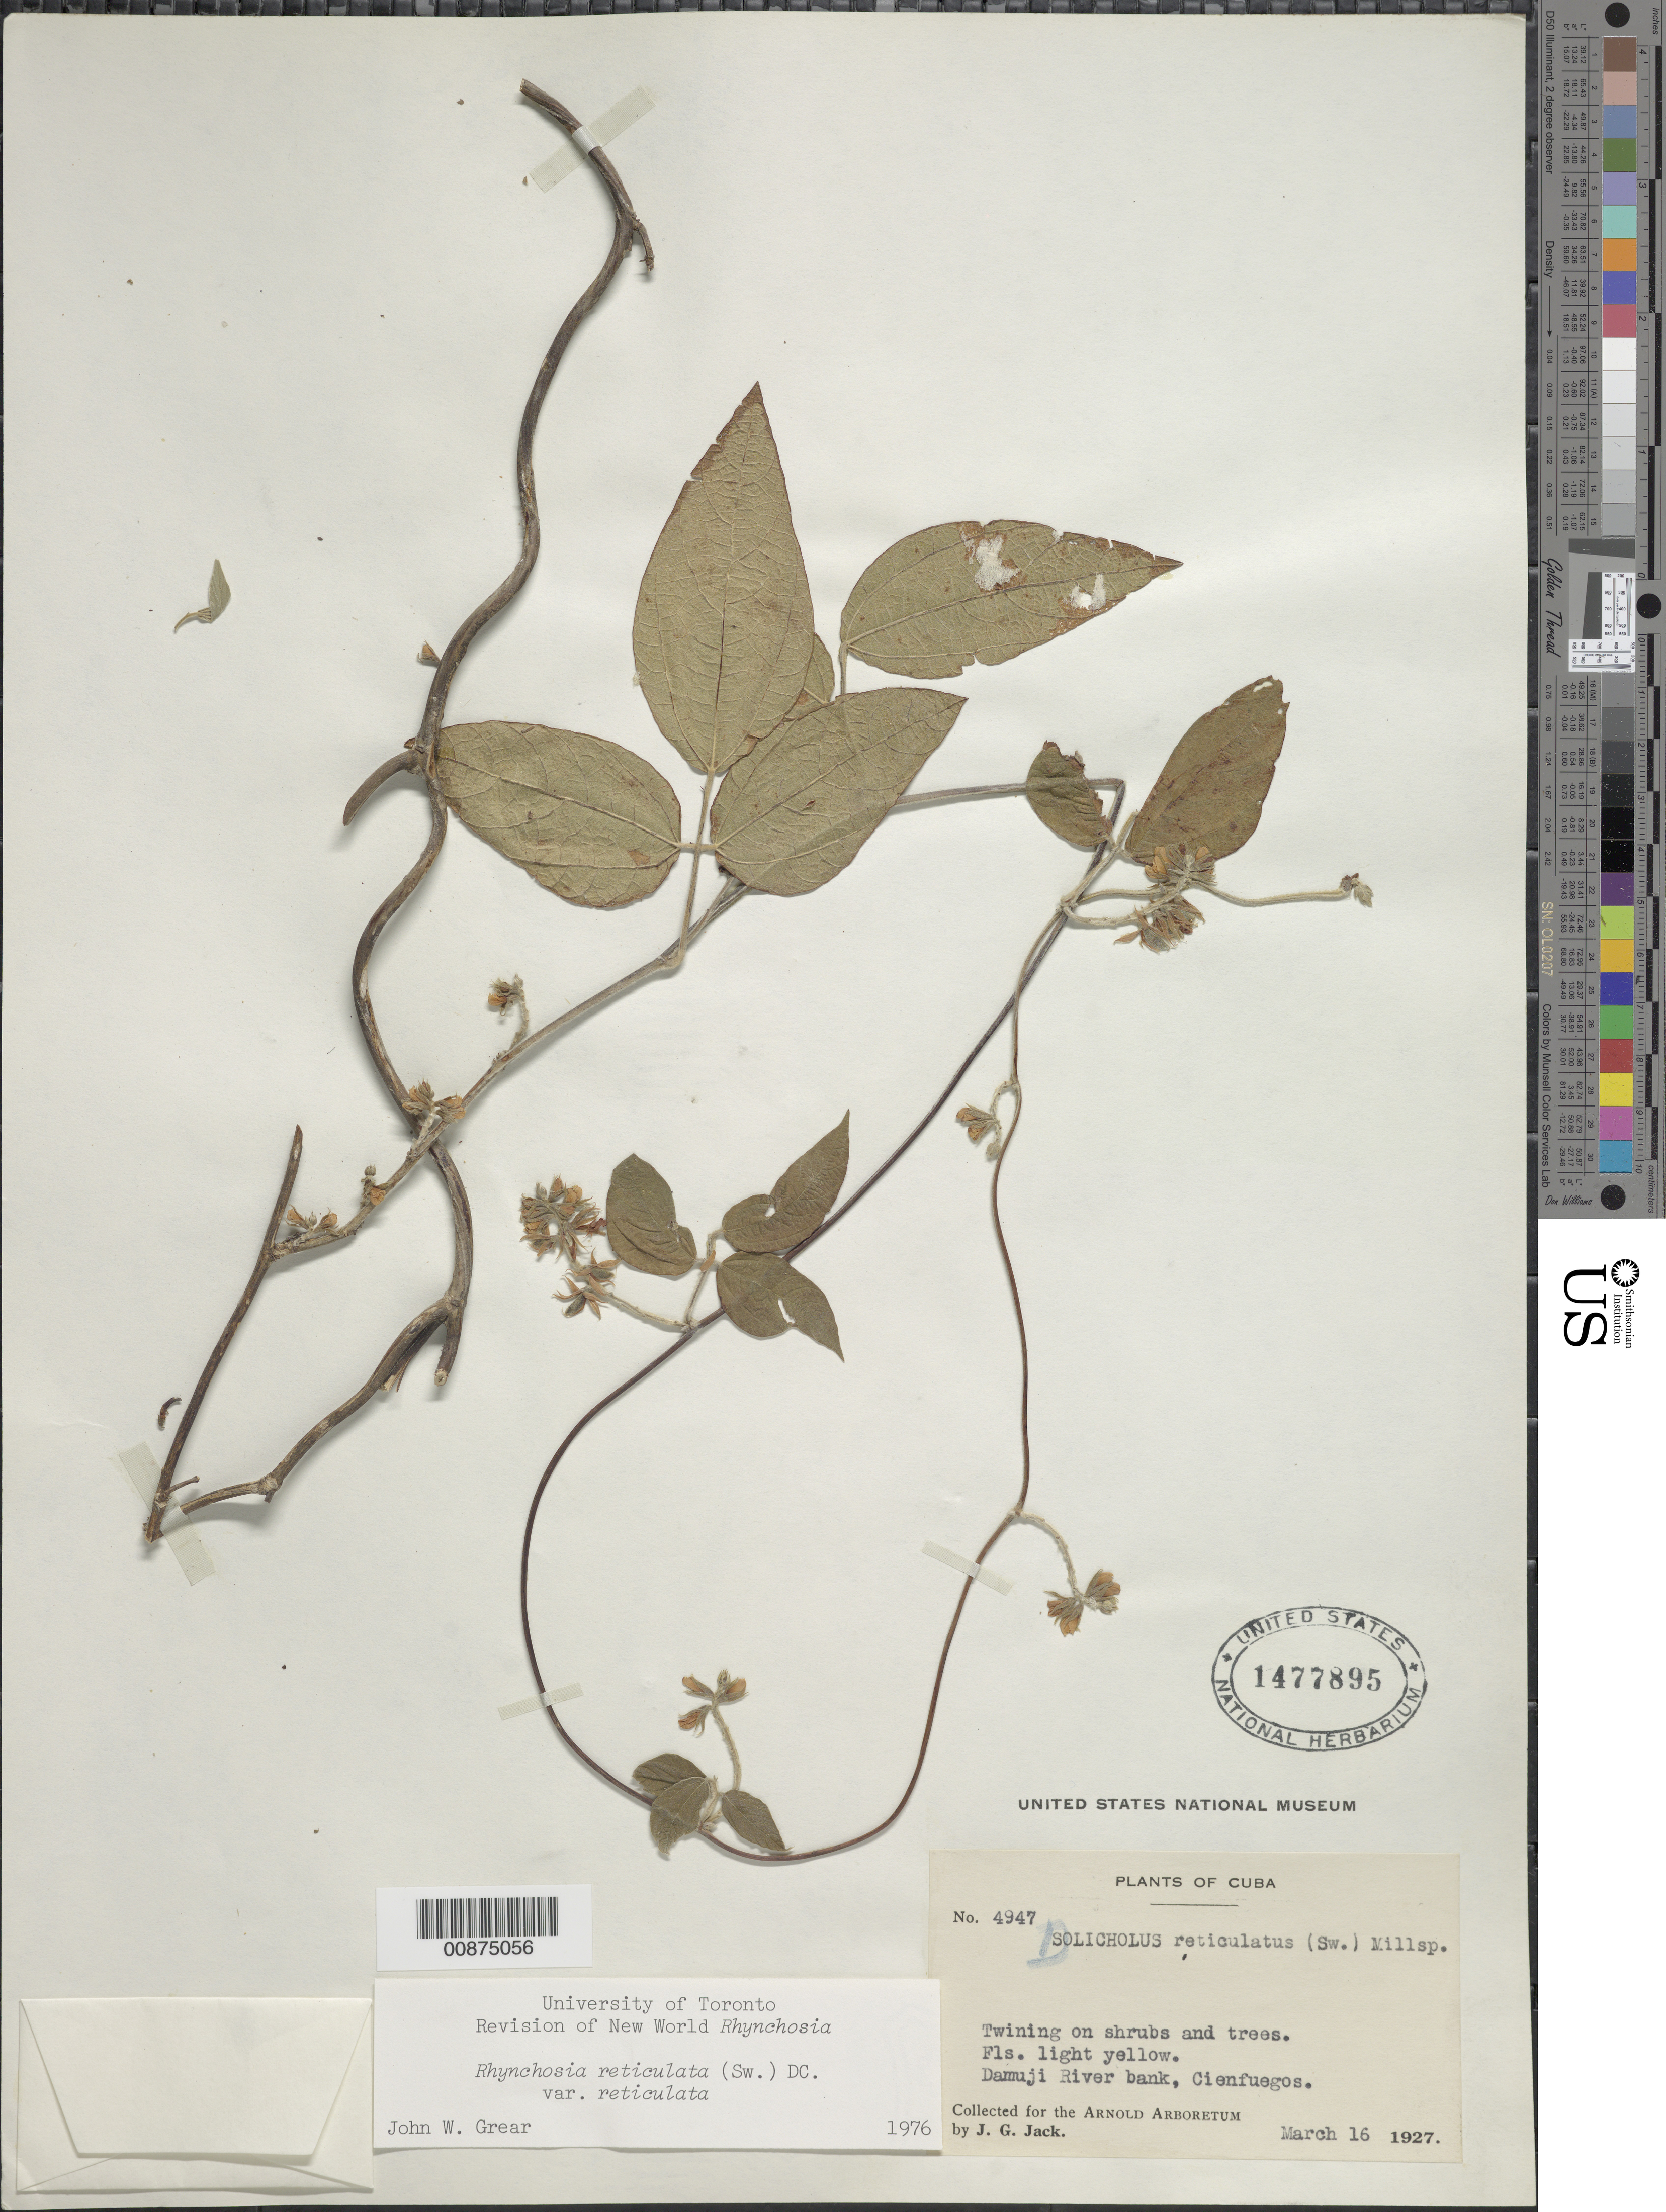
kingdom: Plantae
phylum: Tracheophyta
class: Magnoliopsida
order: Fabales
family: Fabaceae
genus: Rhynchosia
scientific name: Rhynchosia reticulata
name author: (Sw.) DC.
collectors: J. G. Jack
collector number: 4947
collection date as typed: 16 Mar 1927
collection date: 1927-03-16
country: Cuba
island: Cuba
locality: Damuji River bank, Cienfuegos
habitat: Twining on shrubs and trees. River bank.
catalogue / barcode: US 1477895